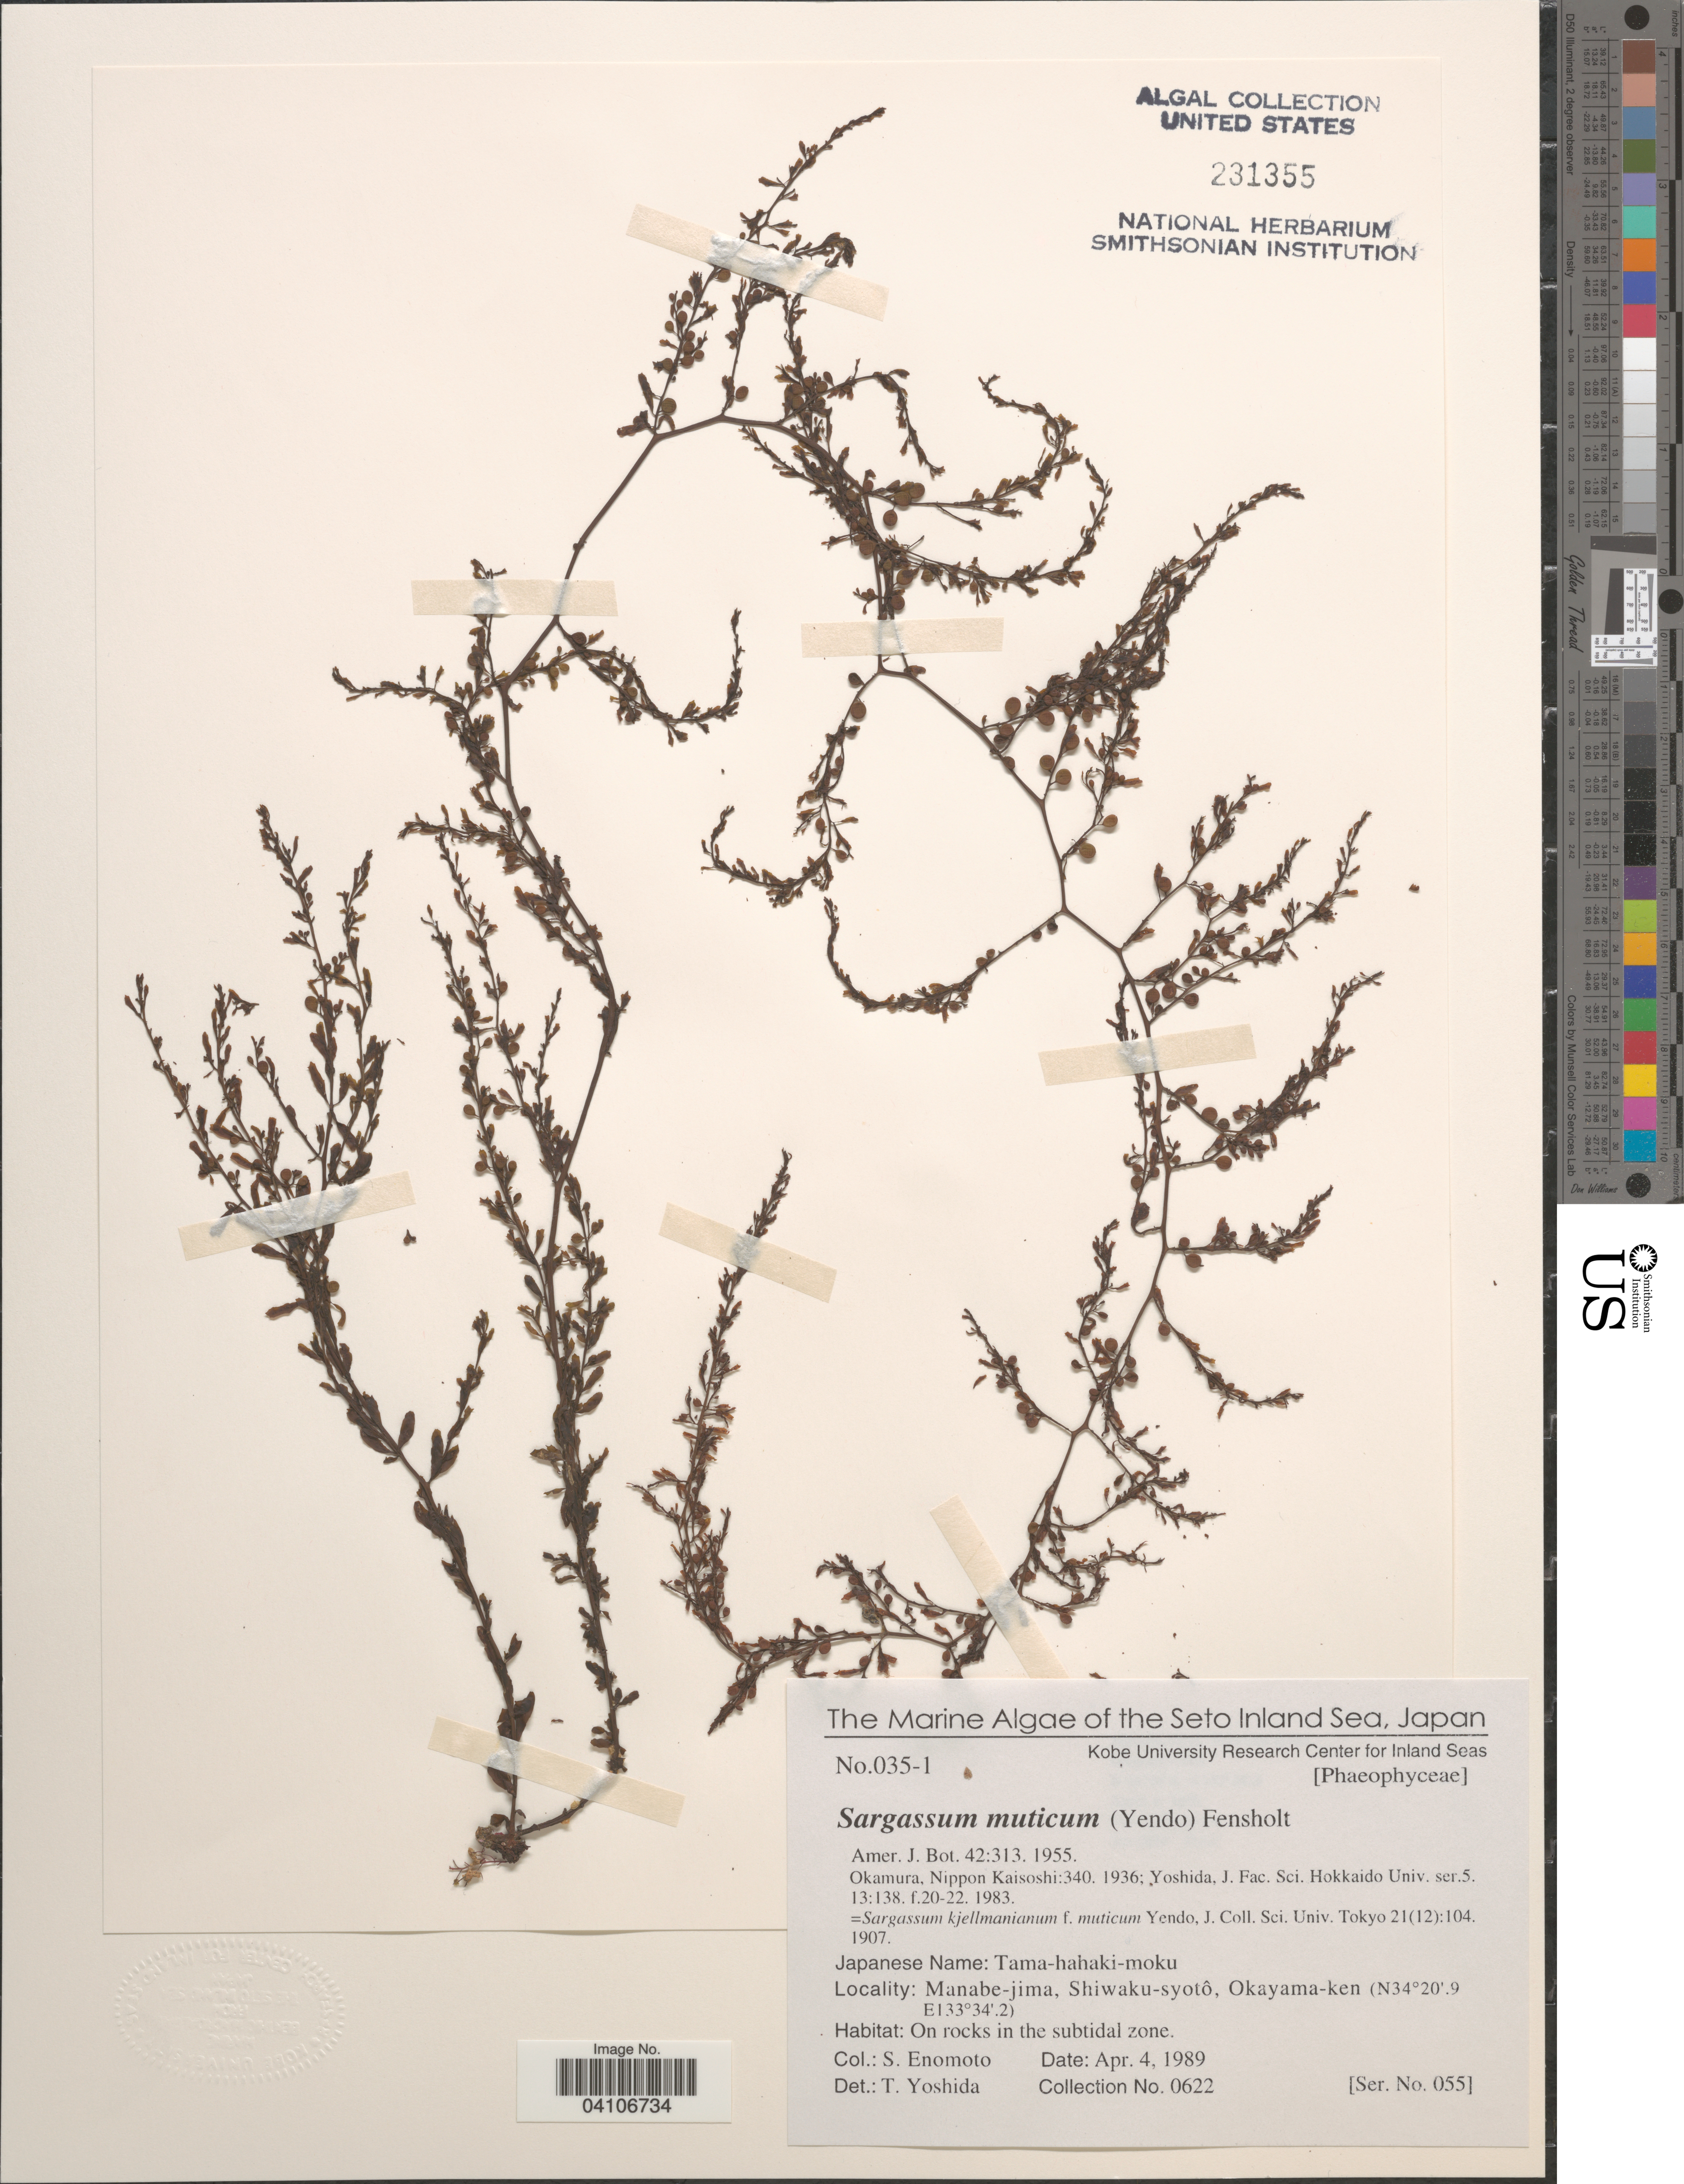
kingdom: Chromista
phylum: Ochrophyta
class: Phaeophyceae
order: Fucales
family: Sargassaceae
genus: Sargassum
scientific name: Sargassum muticum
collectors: S. Enomoto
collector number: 0622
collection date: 1989-04-04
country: Japan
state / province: Okayama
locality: The Seto Inland Sea. Manabe-jima, Shiwaku-syotô, Okayama-ken. On rocks in the subtidal zone.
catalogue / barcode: US 231355